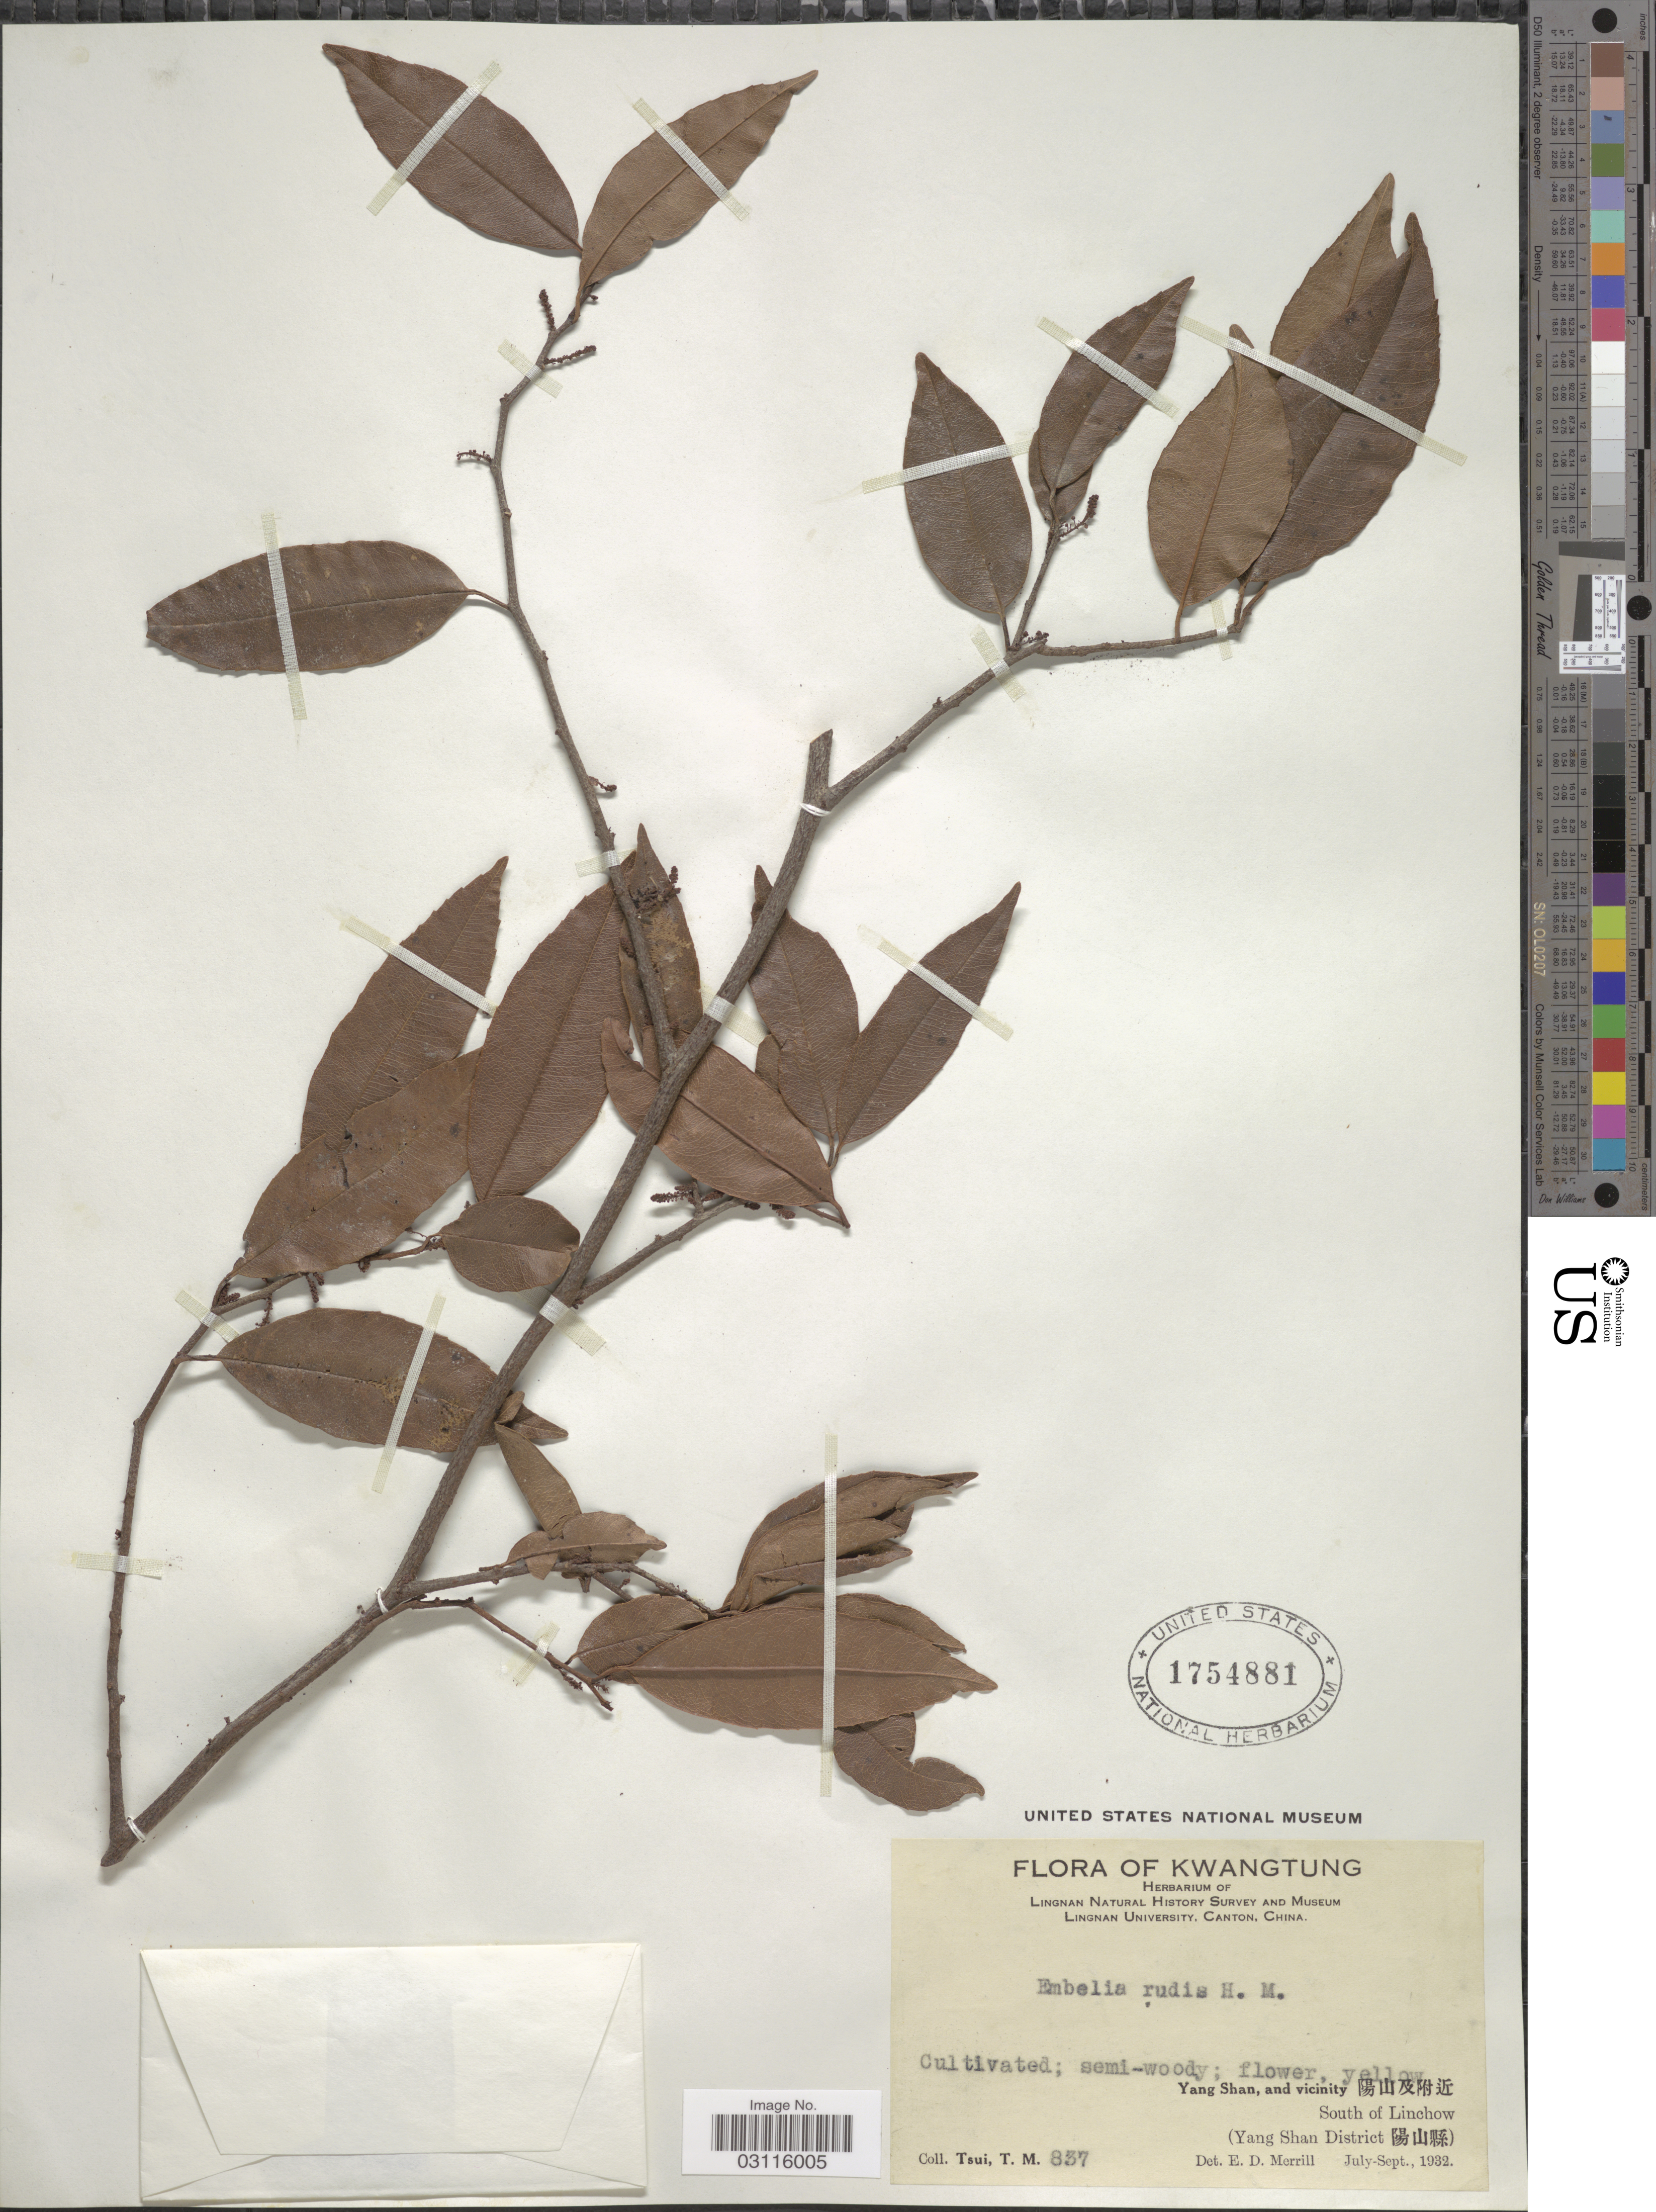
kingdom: Plantae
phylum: Tracheophyta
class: Magnoliopsida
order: Ericales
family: Primulaceae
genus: Embelia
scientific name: Embelia rudis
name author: Hand.-Mazz.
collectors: T. Tsui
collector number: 837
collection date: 1932-07/1932-09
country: China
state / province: Guangdong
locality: Kwangtung, Yang Shan, and vicinity X, South of Linchow, (Yang Shan District X).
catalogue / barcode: US 1754881